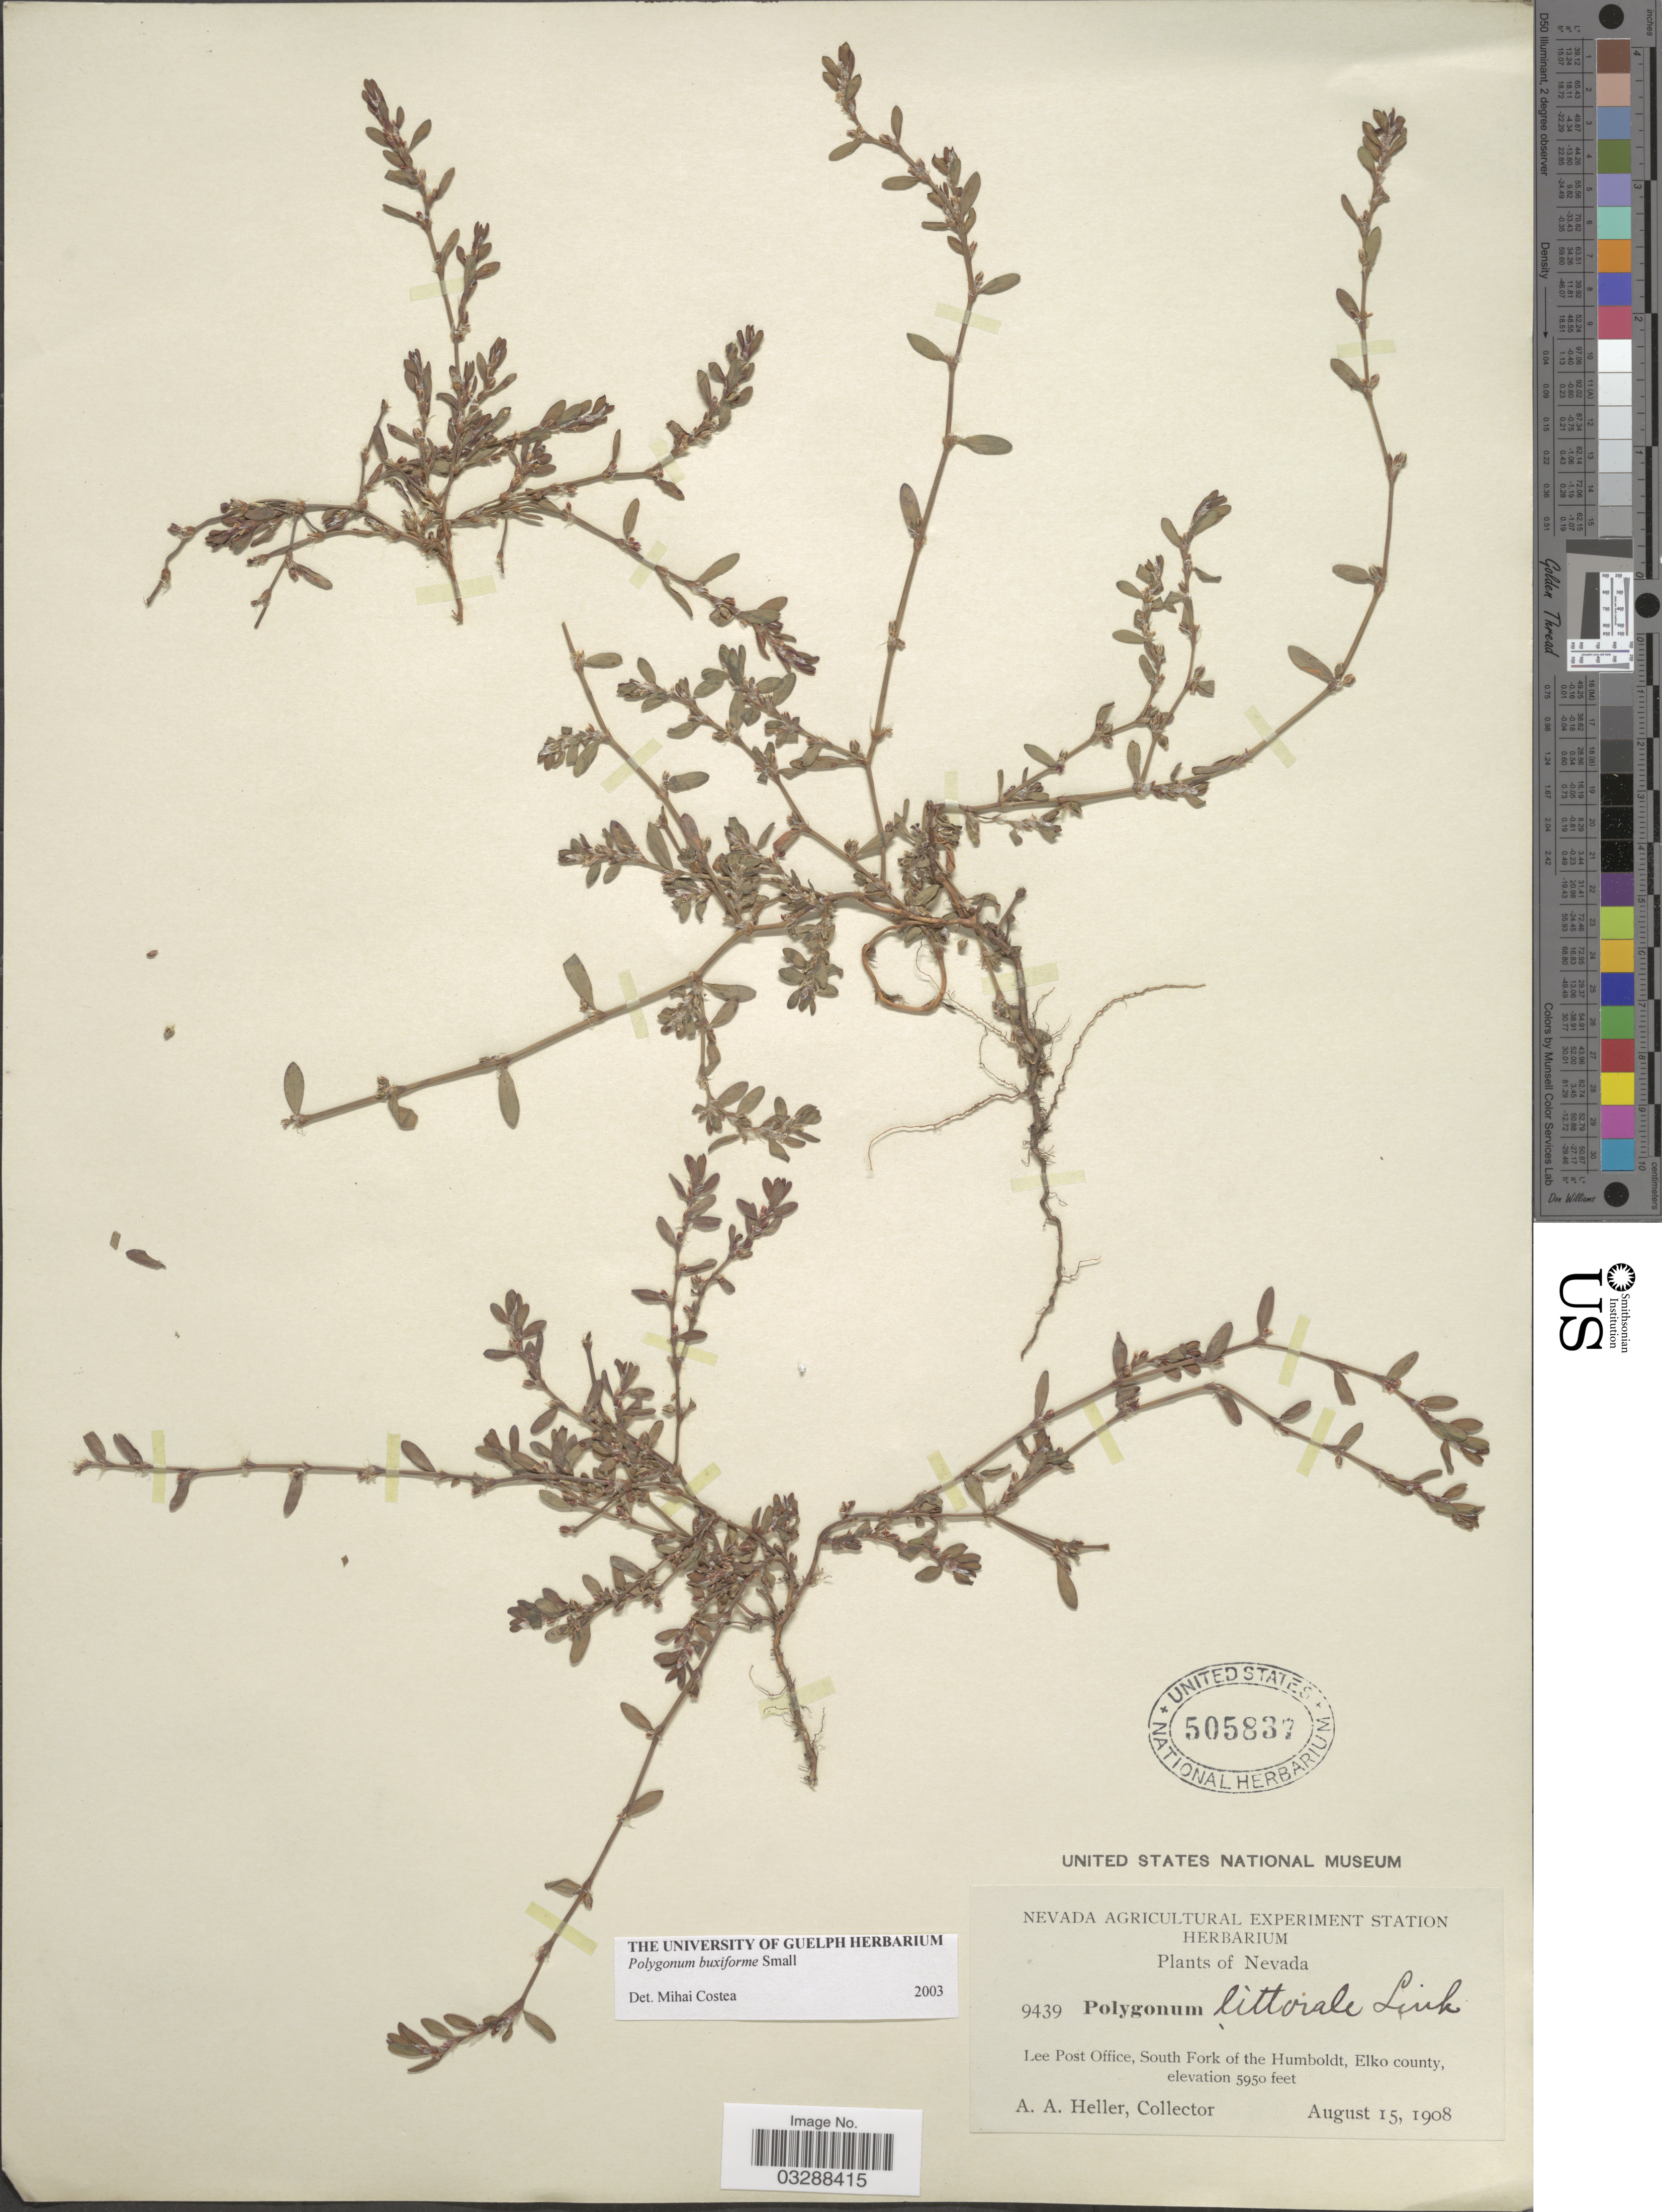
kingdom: Plantae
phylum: Tracheophyta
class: Magnoliopsida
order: Caryophyllales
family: Polygonaceae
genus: Polygonum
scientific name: Polygonum buxiforme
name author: Small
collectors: A. A. Heller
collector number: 9439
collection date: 1908-08-15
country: United States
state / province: Nevada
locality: Lee Post Office, South Fork of the Humboldt, Elko County.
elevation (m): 1814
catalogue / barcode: US 505837